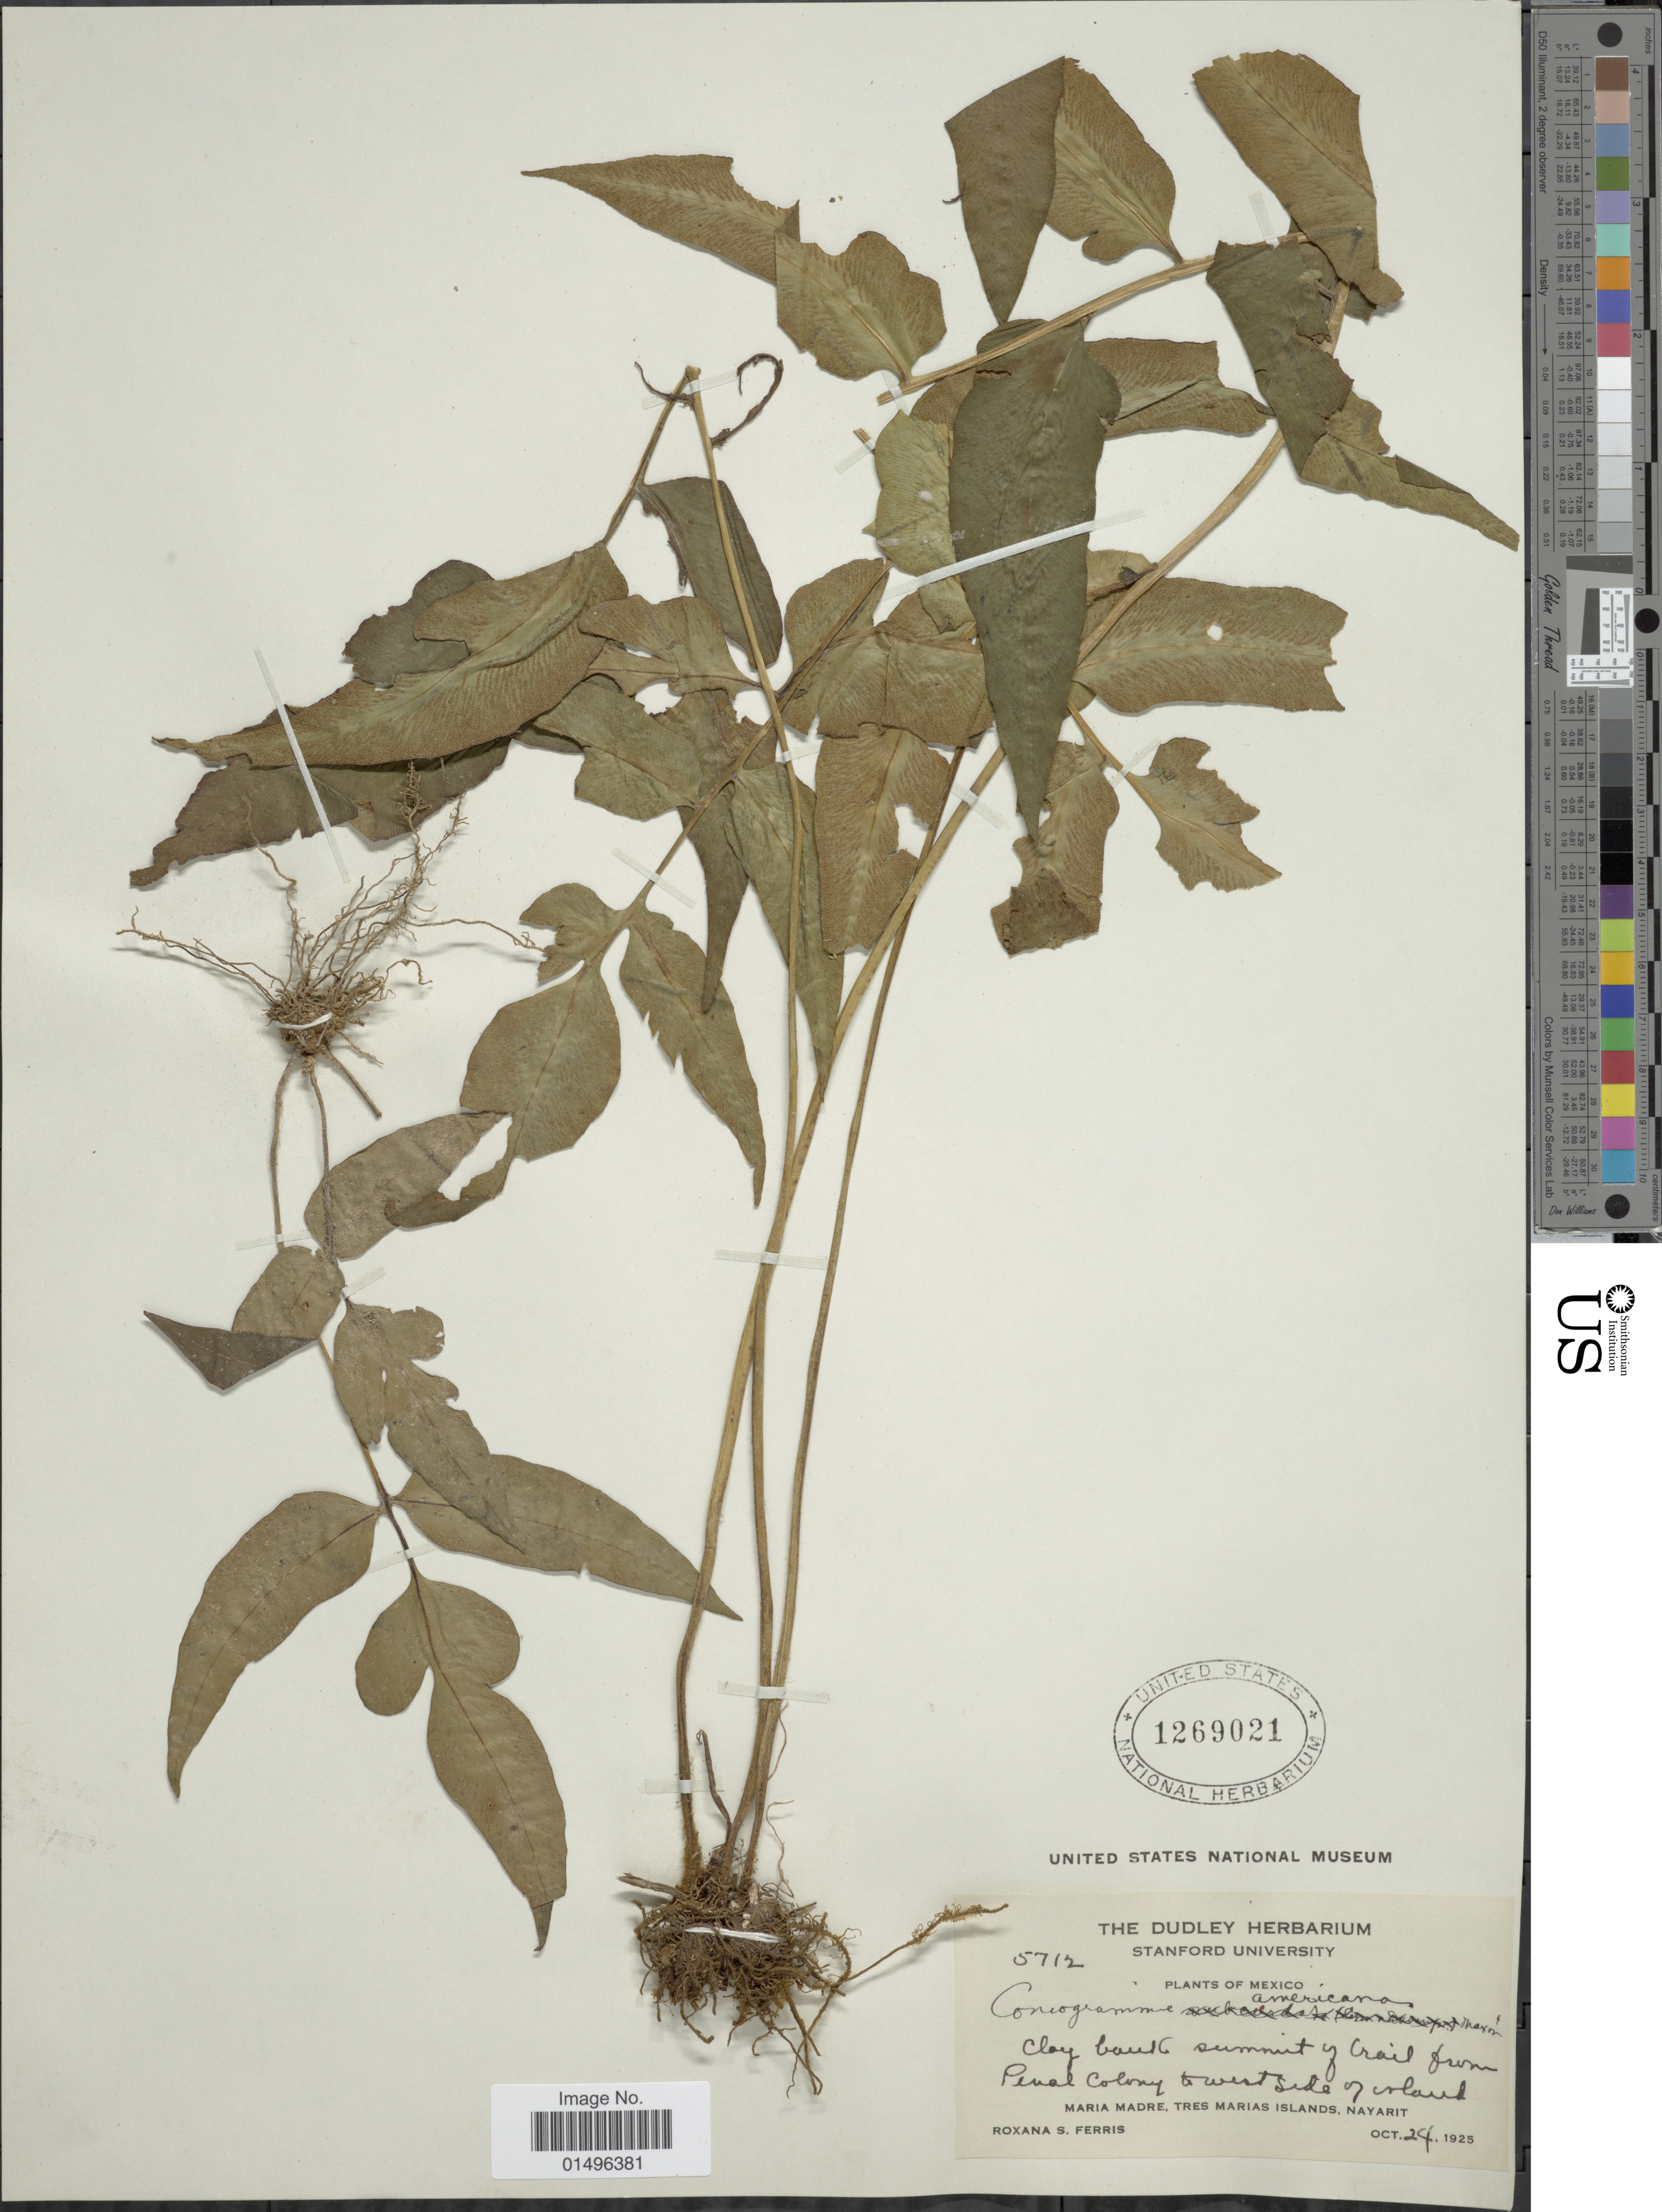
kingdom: Plantae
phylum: Tracheophyta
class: Polypodiopsida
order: Polypodiales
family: Pteridaceae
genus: Hemionitis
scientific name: Hemionitis subcordata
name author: (D.C. Eaton & Davenp.) Mickel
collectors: R. S. Ferris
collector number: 5712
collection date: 1925-10-24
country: Mexico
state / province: Nayarit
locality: Mexico, Maria Madre, Tres Marias Islands, Nayarit.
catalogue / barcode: US 1269021